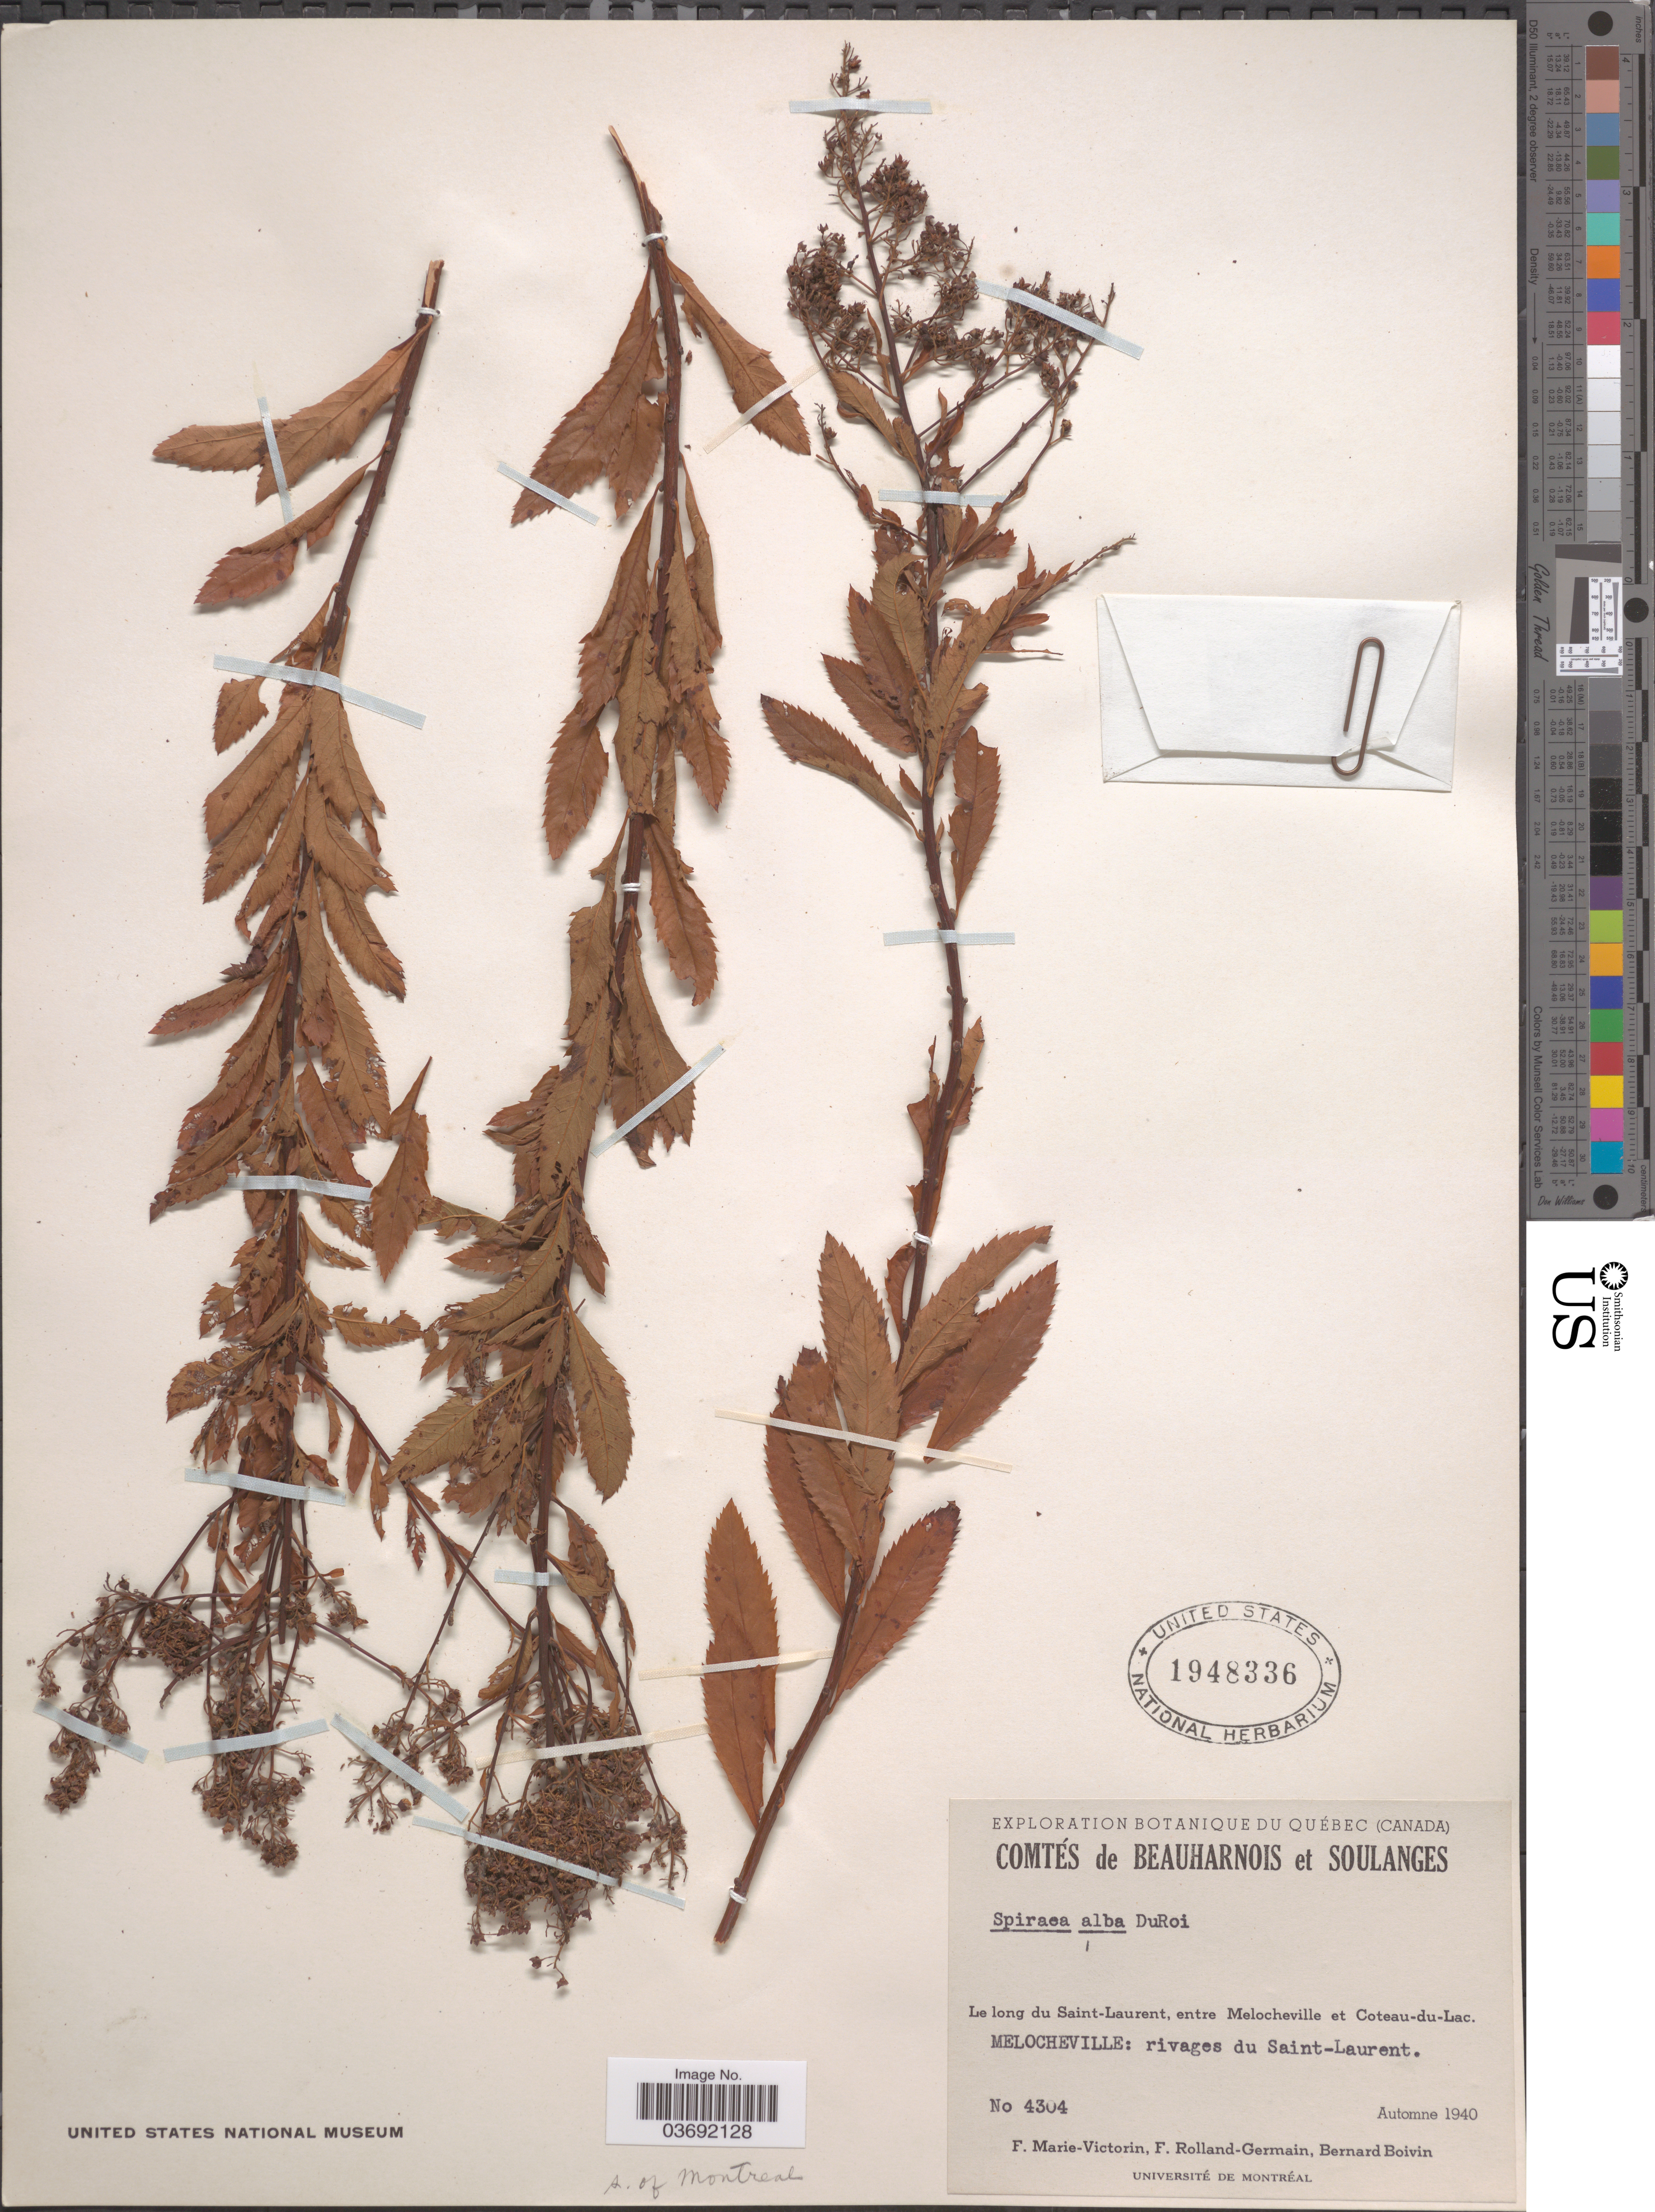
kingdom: Plantae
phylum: Tracheophyta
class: Magnoliopsida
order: Rosales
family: Rosaceae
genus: Spiraea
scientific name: Spiraea alba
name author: Du Roi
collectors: F. Marie-Victorin, Rolland-Germain & J. R. B. Boivin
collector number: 4304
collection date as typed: Automne 1940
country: Canada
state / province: Quebec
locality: Comtés de Beauharnois et Soulanges. Le long du Saint-Laurent, entre Melocheville et Coteau-du-Lac. Melocheville: rivages du Saint-Laurent. S. of Montreal.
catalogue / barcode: US 1948336